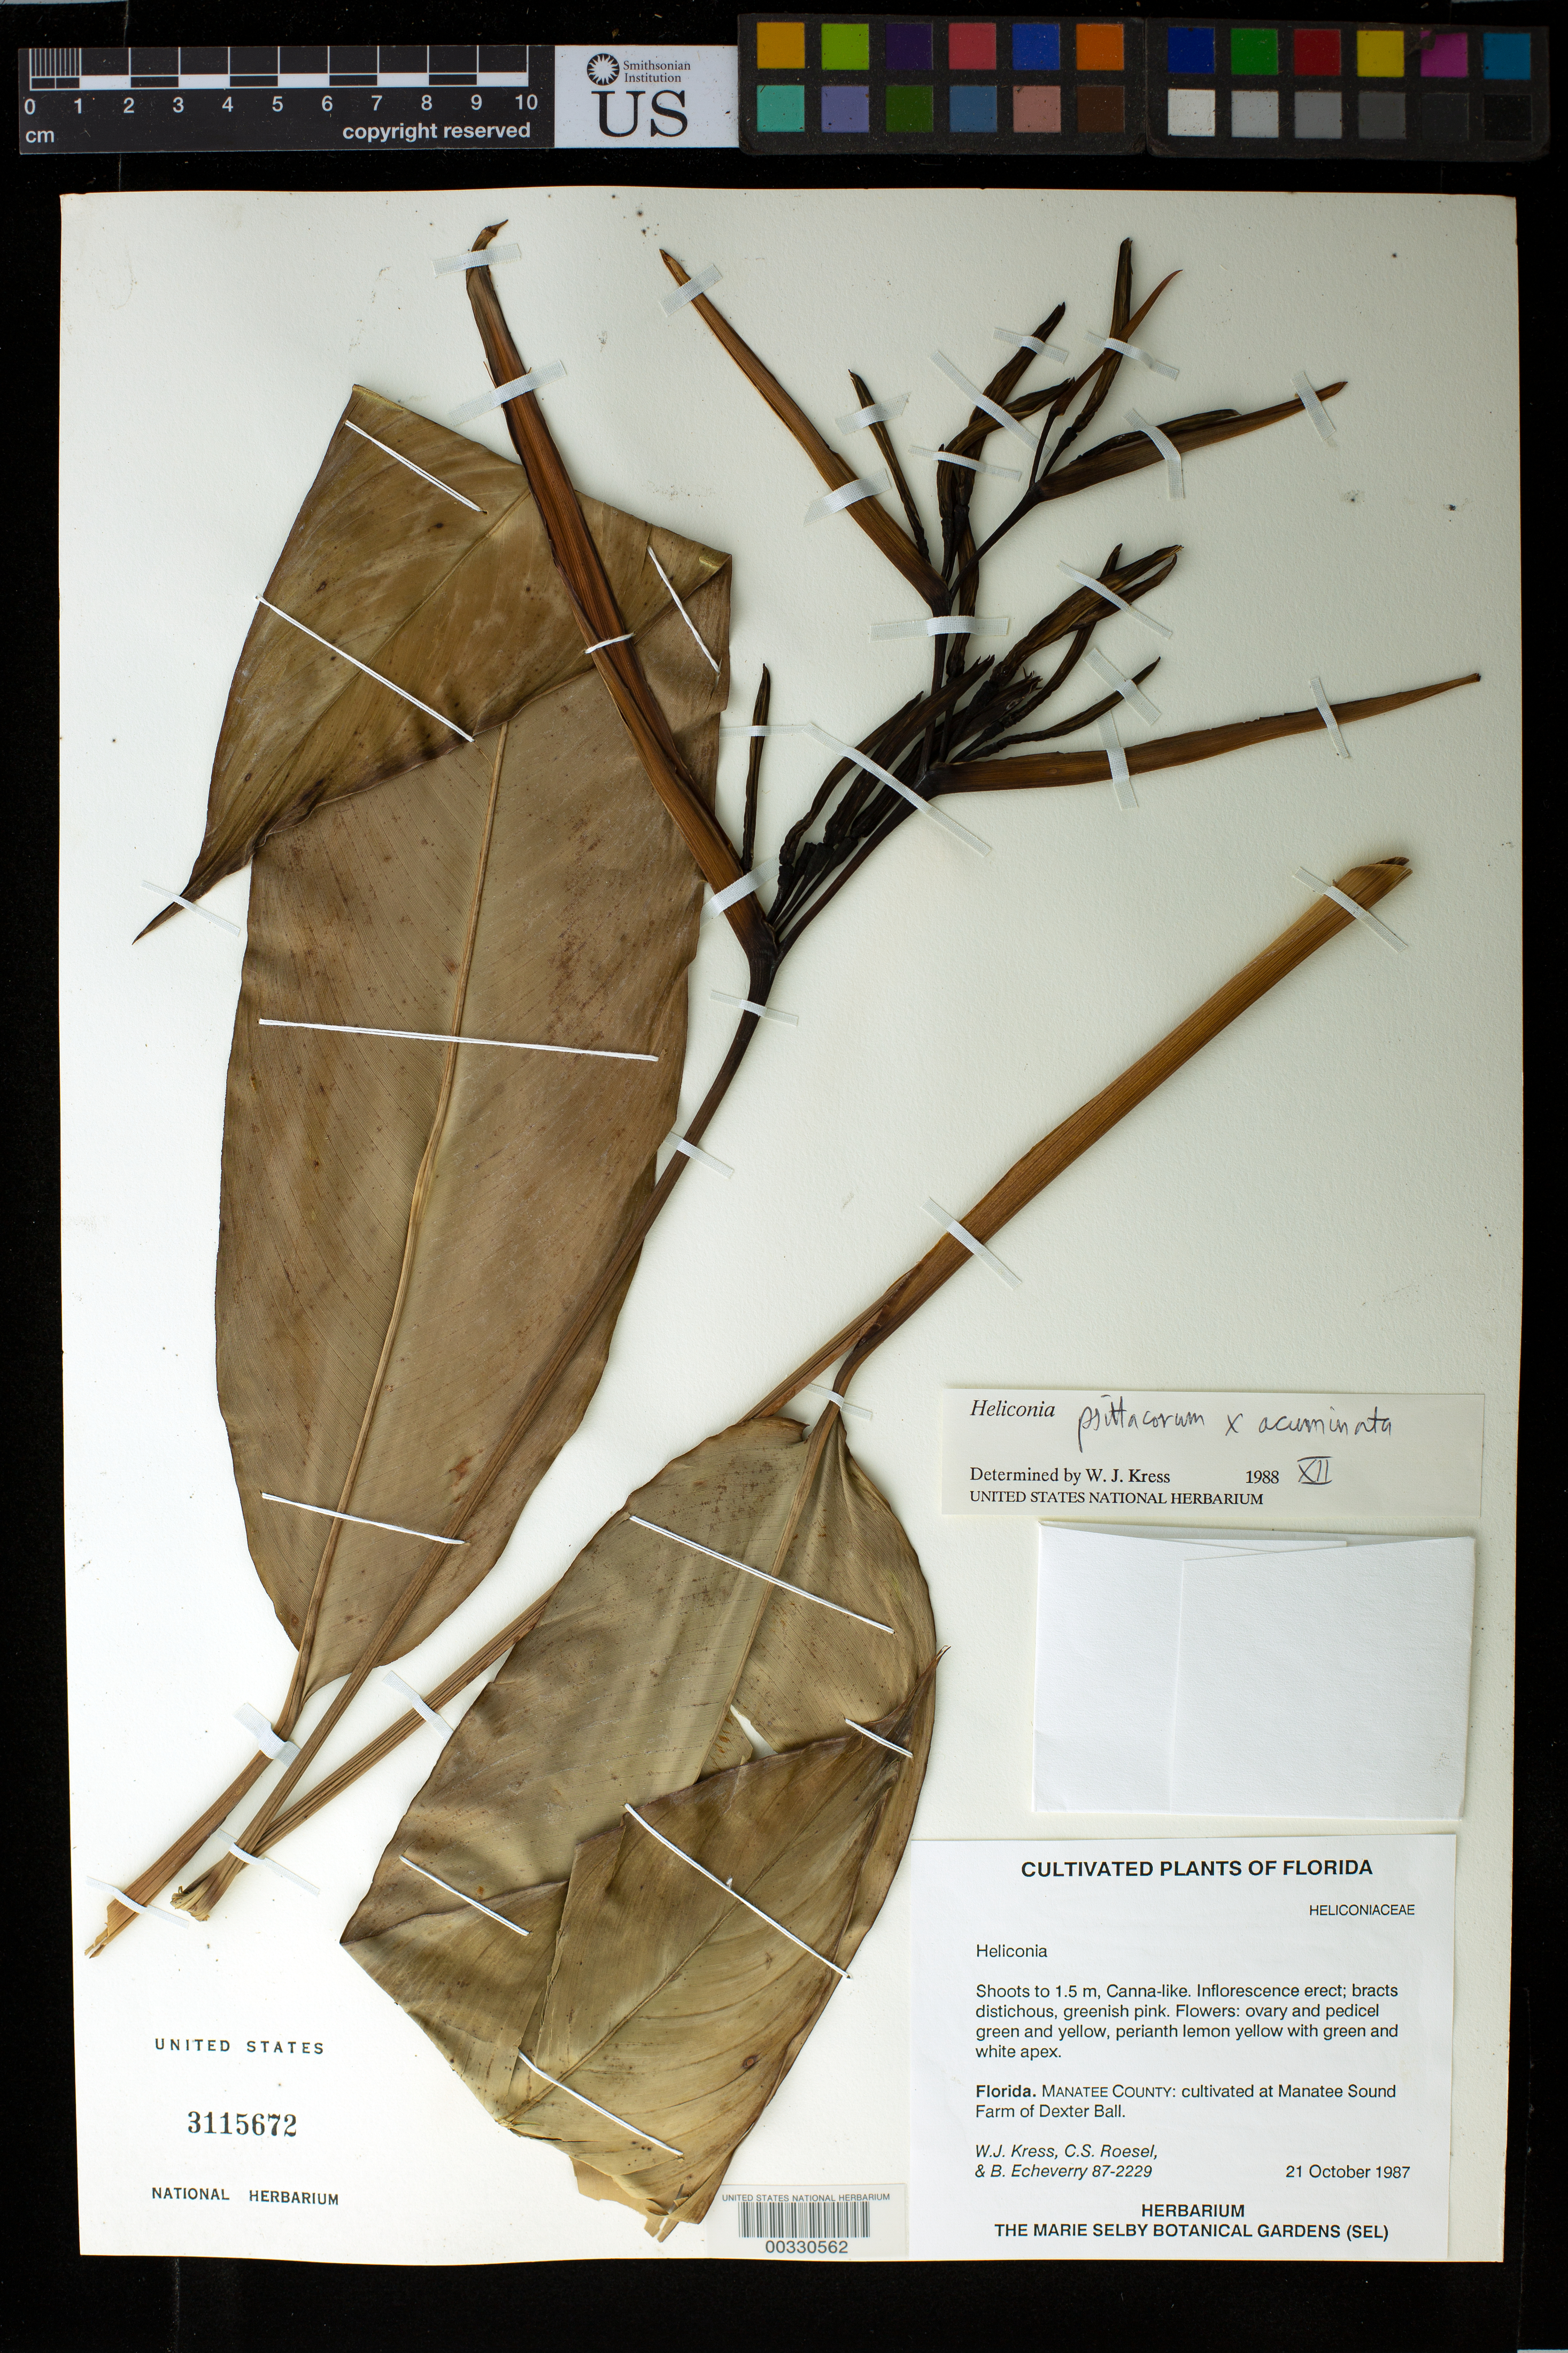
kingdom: Plantae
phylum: Tracheophyta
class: Liliopsida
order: Zingiberales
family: Heliconiaceae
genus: Heliconia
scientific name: Heliconia acuminata x H. psittacorum L. f.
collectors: W. J. Kress, C. S. Roesel & B. Echeverry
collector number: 87-2229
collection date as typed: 21 Oct 1987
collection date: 1987-10-21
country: United States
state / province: Florida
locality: Southern Florida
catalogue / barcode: US 3115672